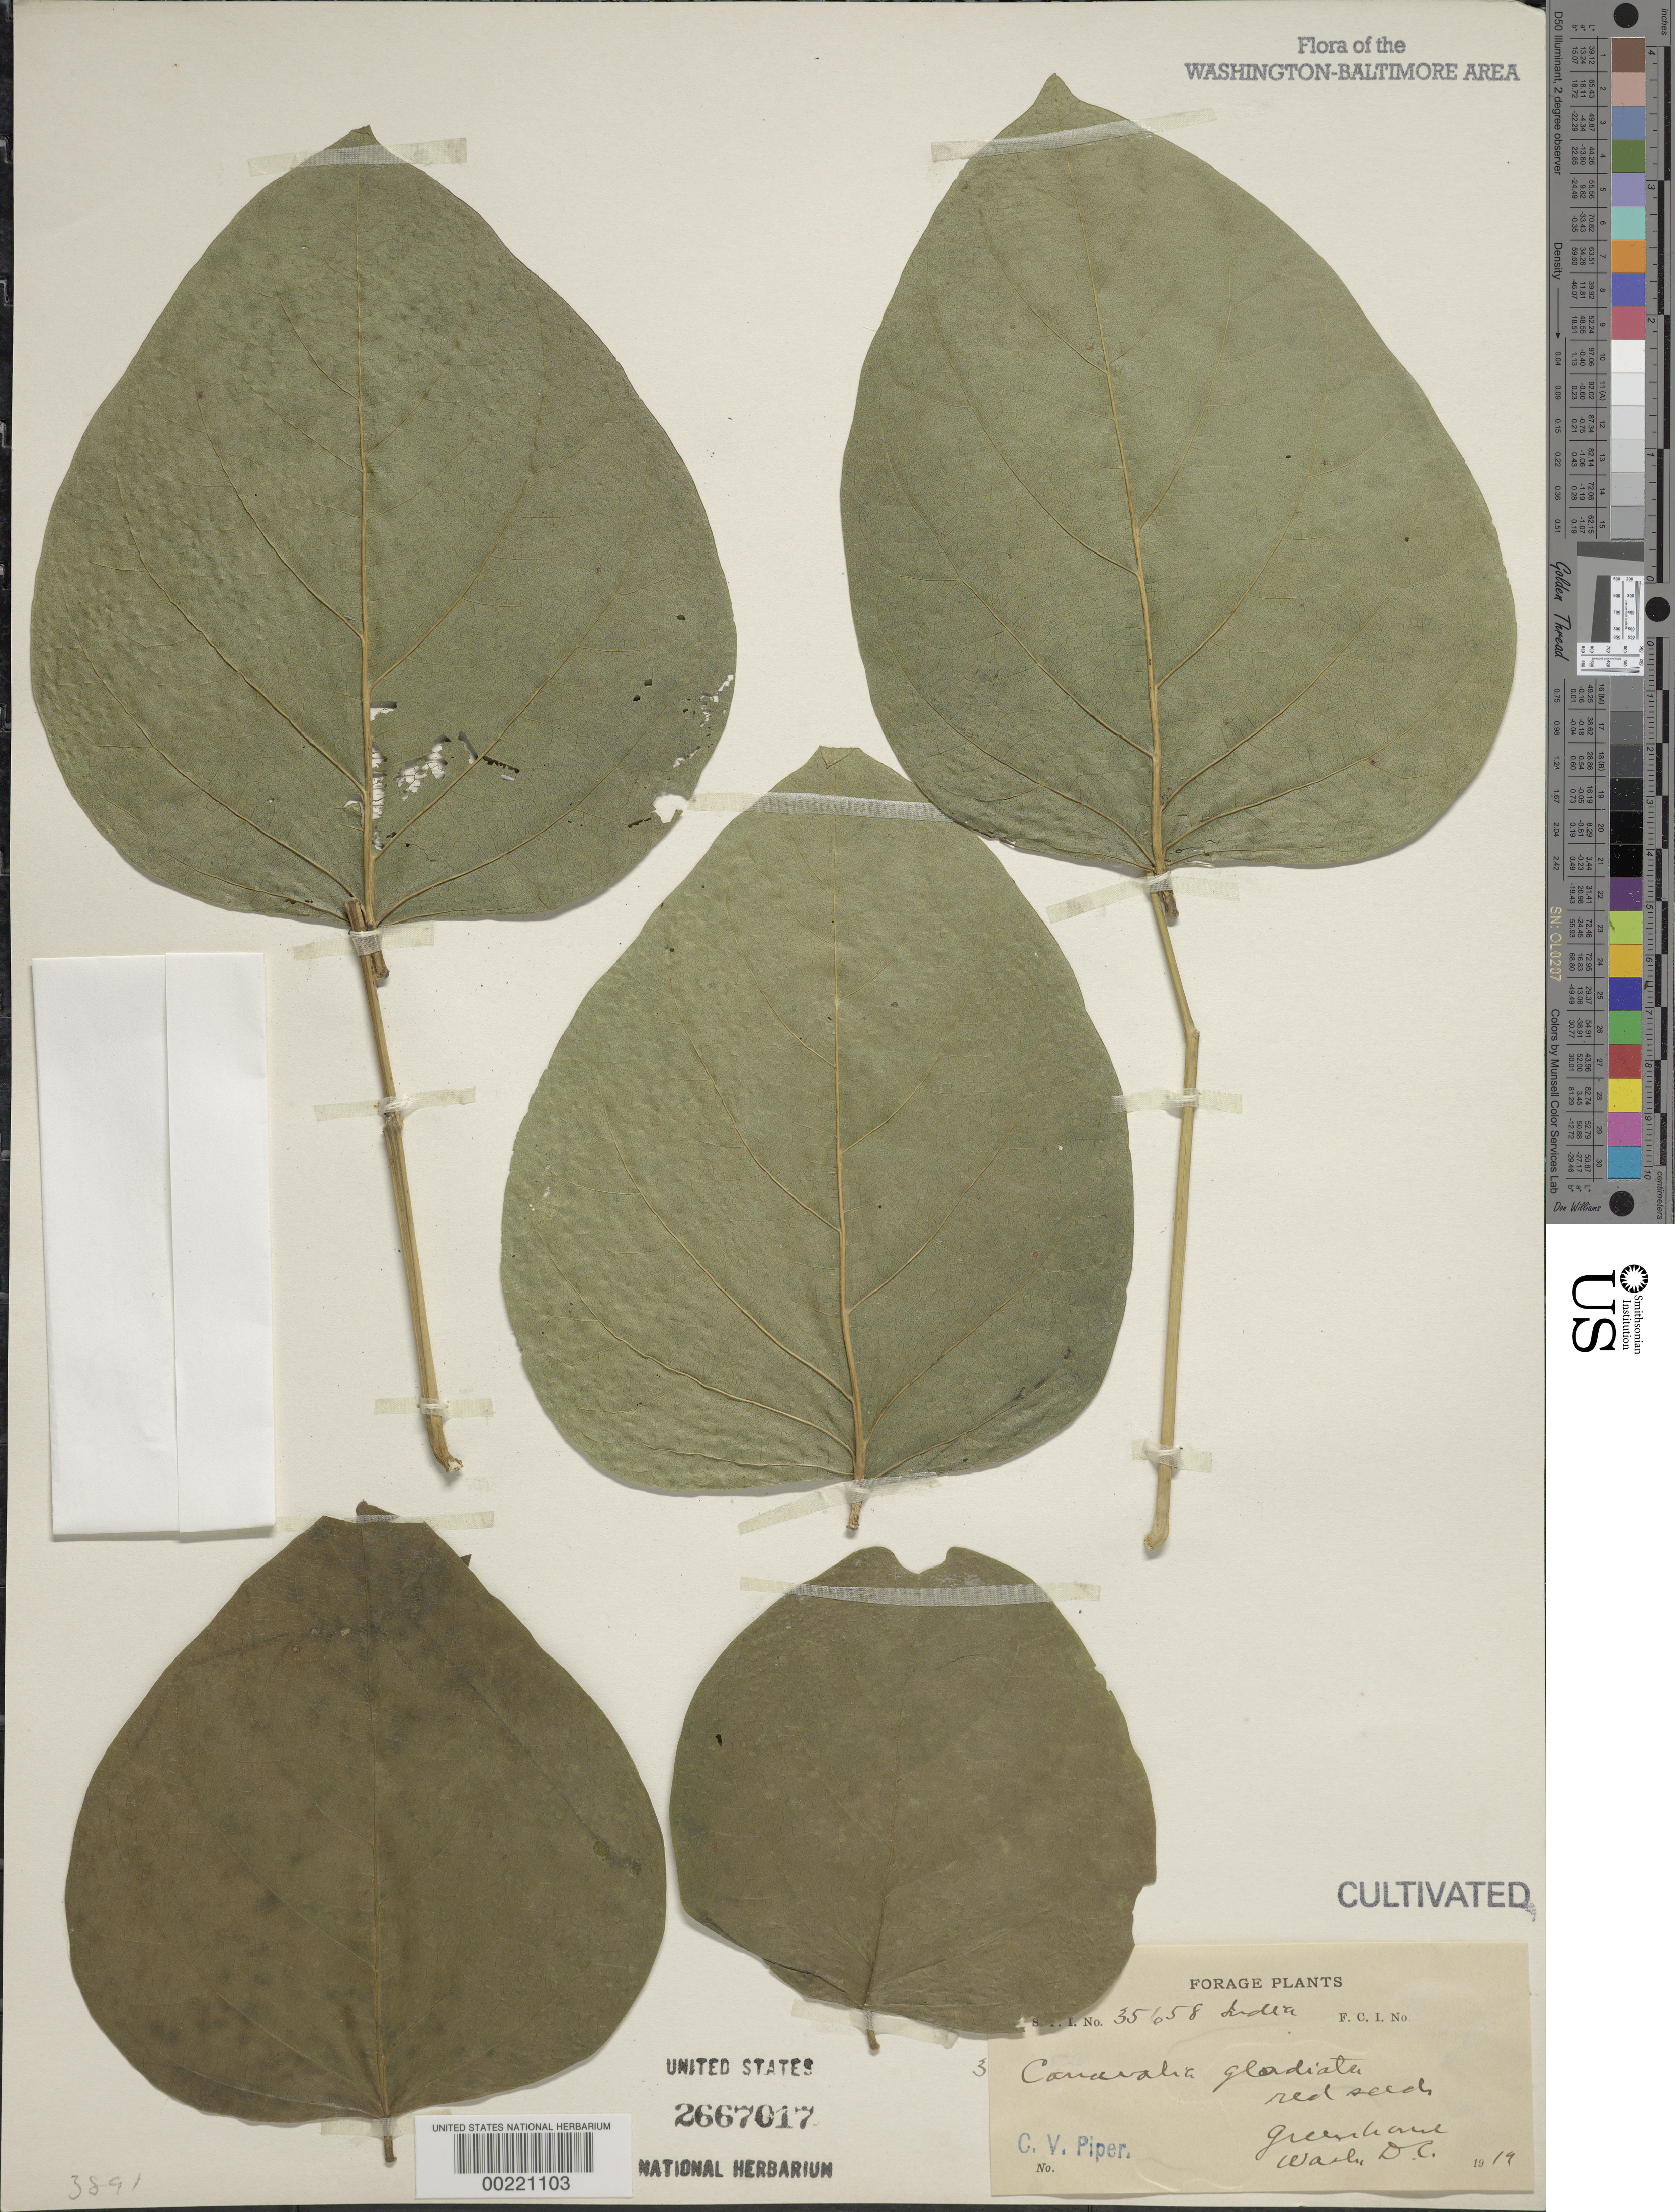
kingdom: Plantae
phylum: Tracheophyta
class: Magnoliopsida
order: Fabales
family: Fabaceae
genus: Canavalia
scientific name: Canavalia gladiata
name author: (Jacq.) DC.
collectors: C. V. Piper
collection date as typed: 1919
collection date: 1919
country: United States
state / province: District of Columbia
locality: Greenhouse, washington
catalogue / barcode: US 2667017